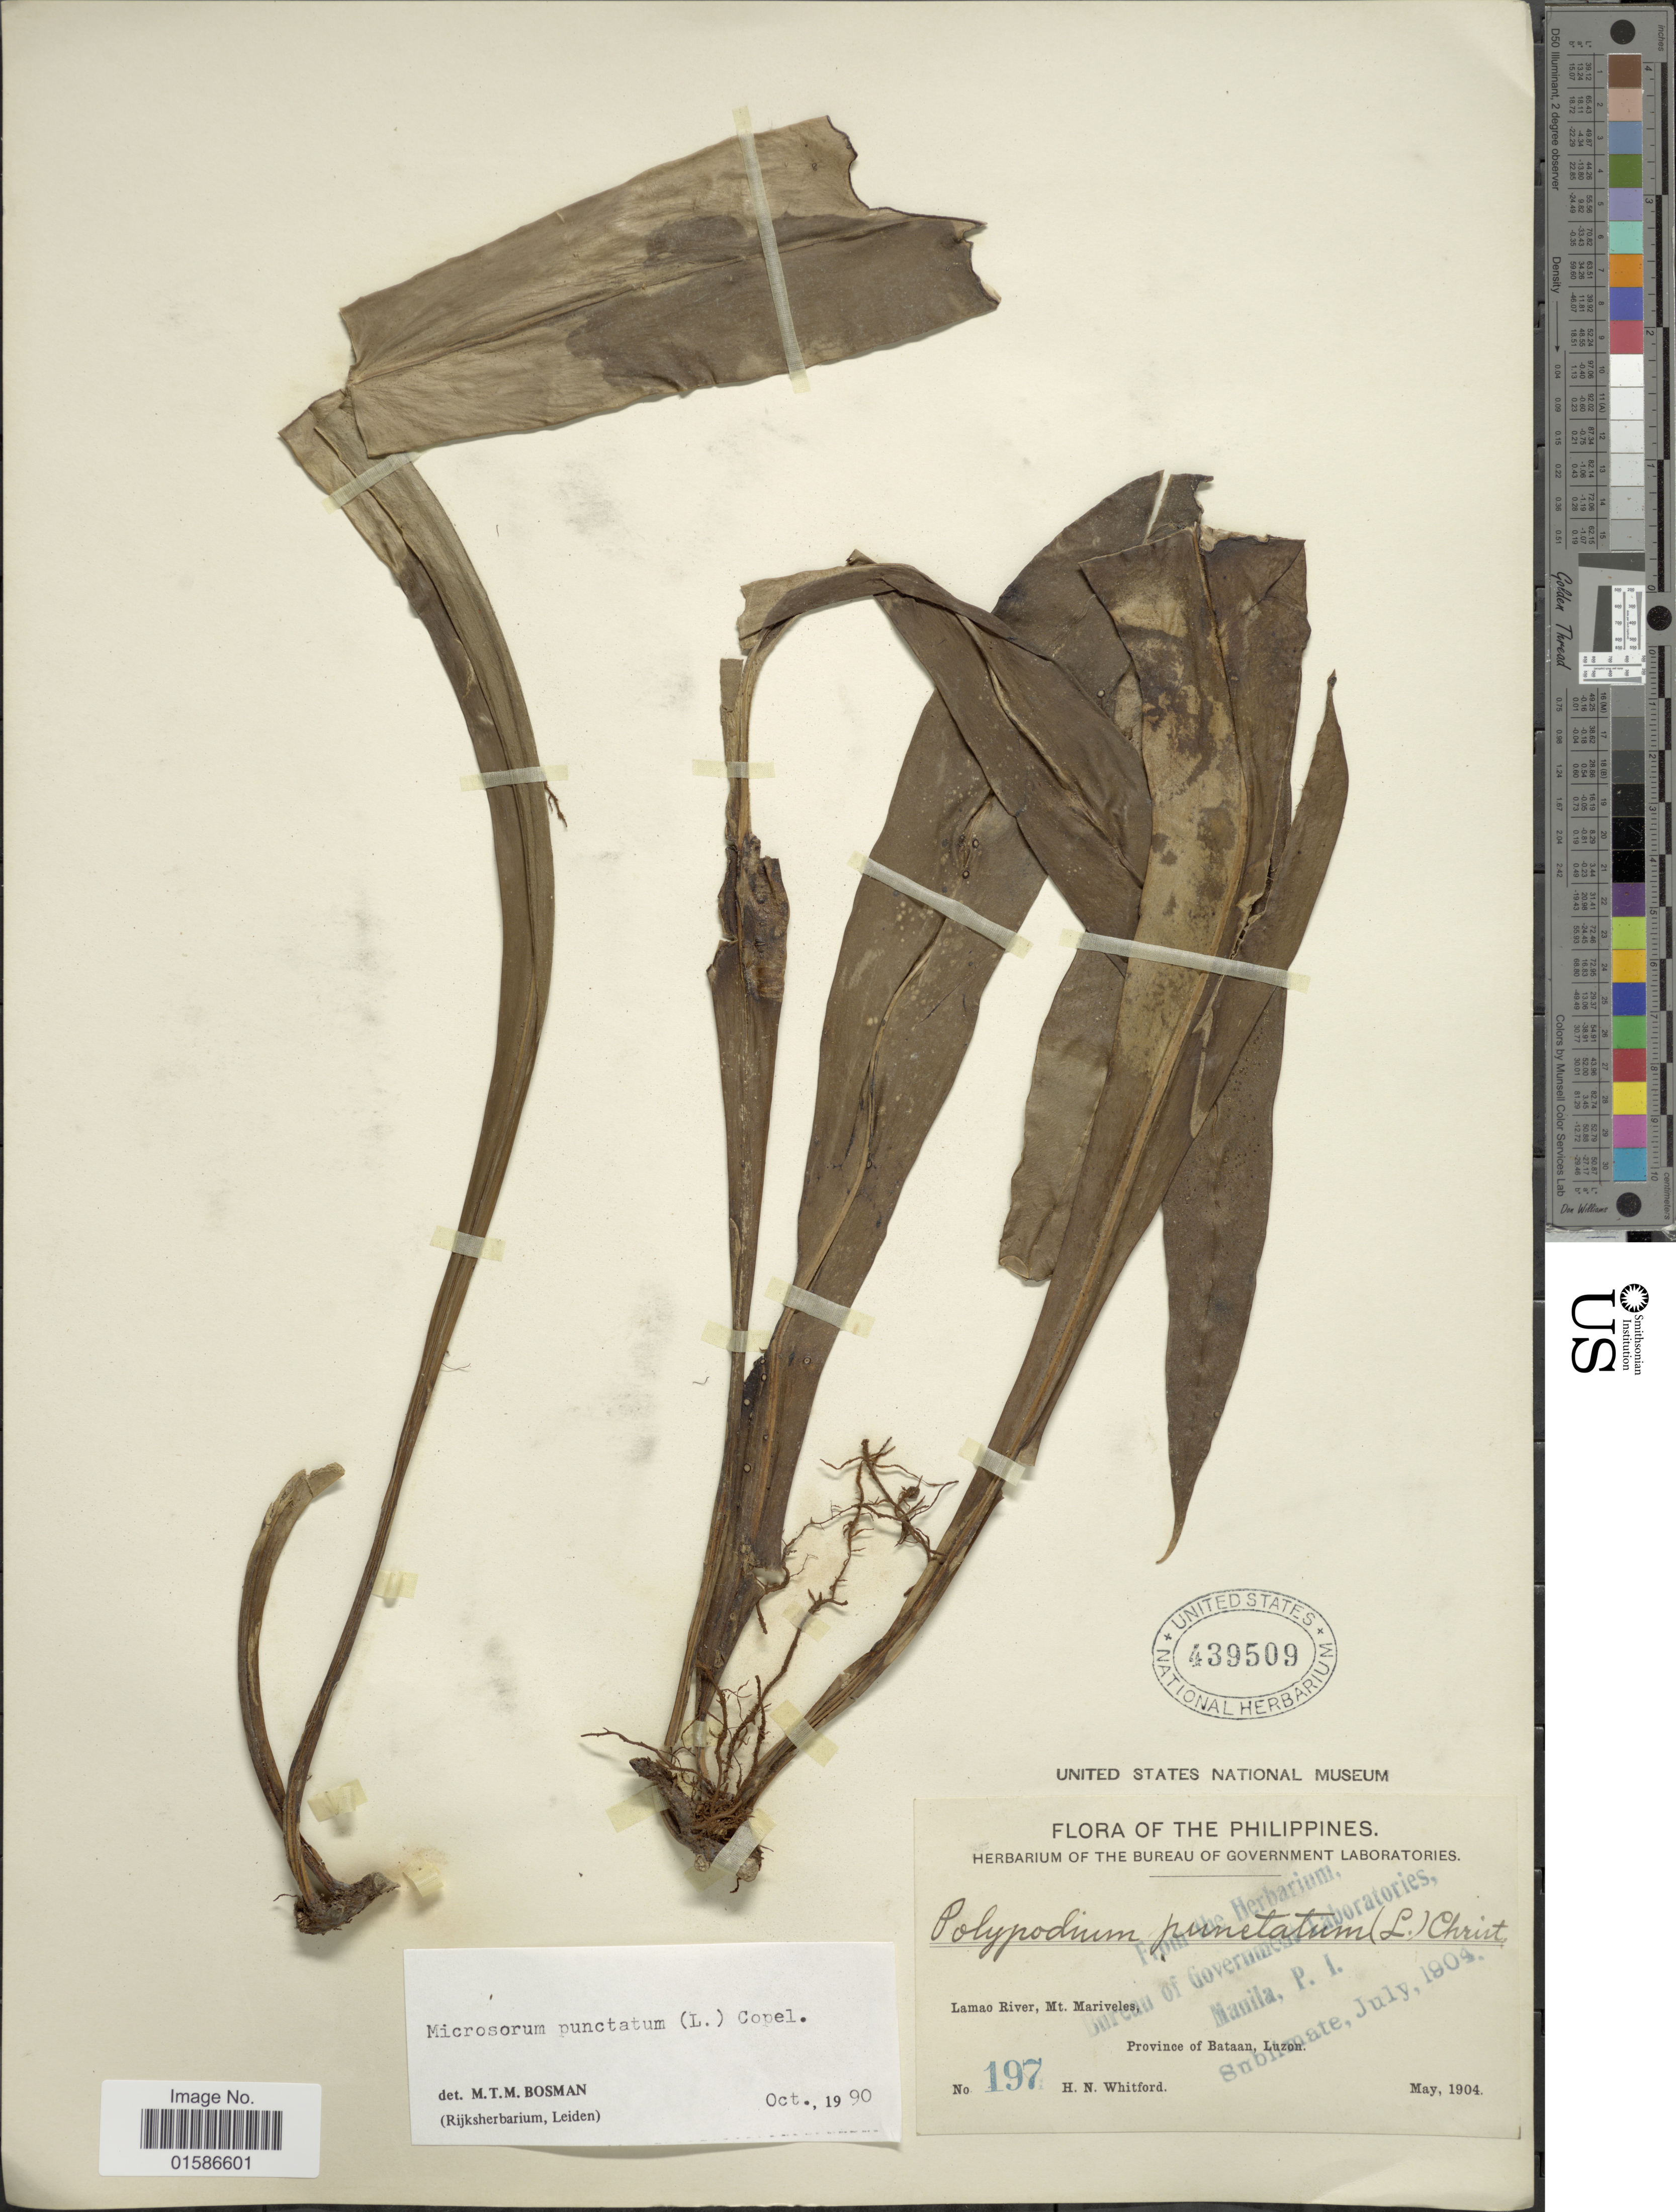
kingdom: Plantae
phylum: Tracheophyta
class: Polypodiopsida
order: Polypodiales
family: Polypodiaceae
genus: Microsorum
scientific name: Microsorum punctatum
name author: (L.) Copel.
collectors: H. N. Whitford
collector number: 197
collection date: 1904-05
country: Philippines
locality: Lamao River, Mt Mariveles, Province of Bataan, Luzon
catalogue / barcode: US 439509